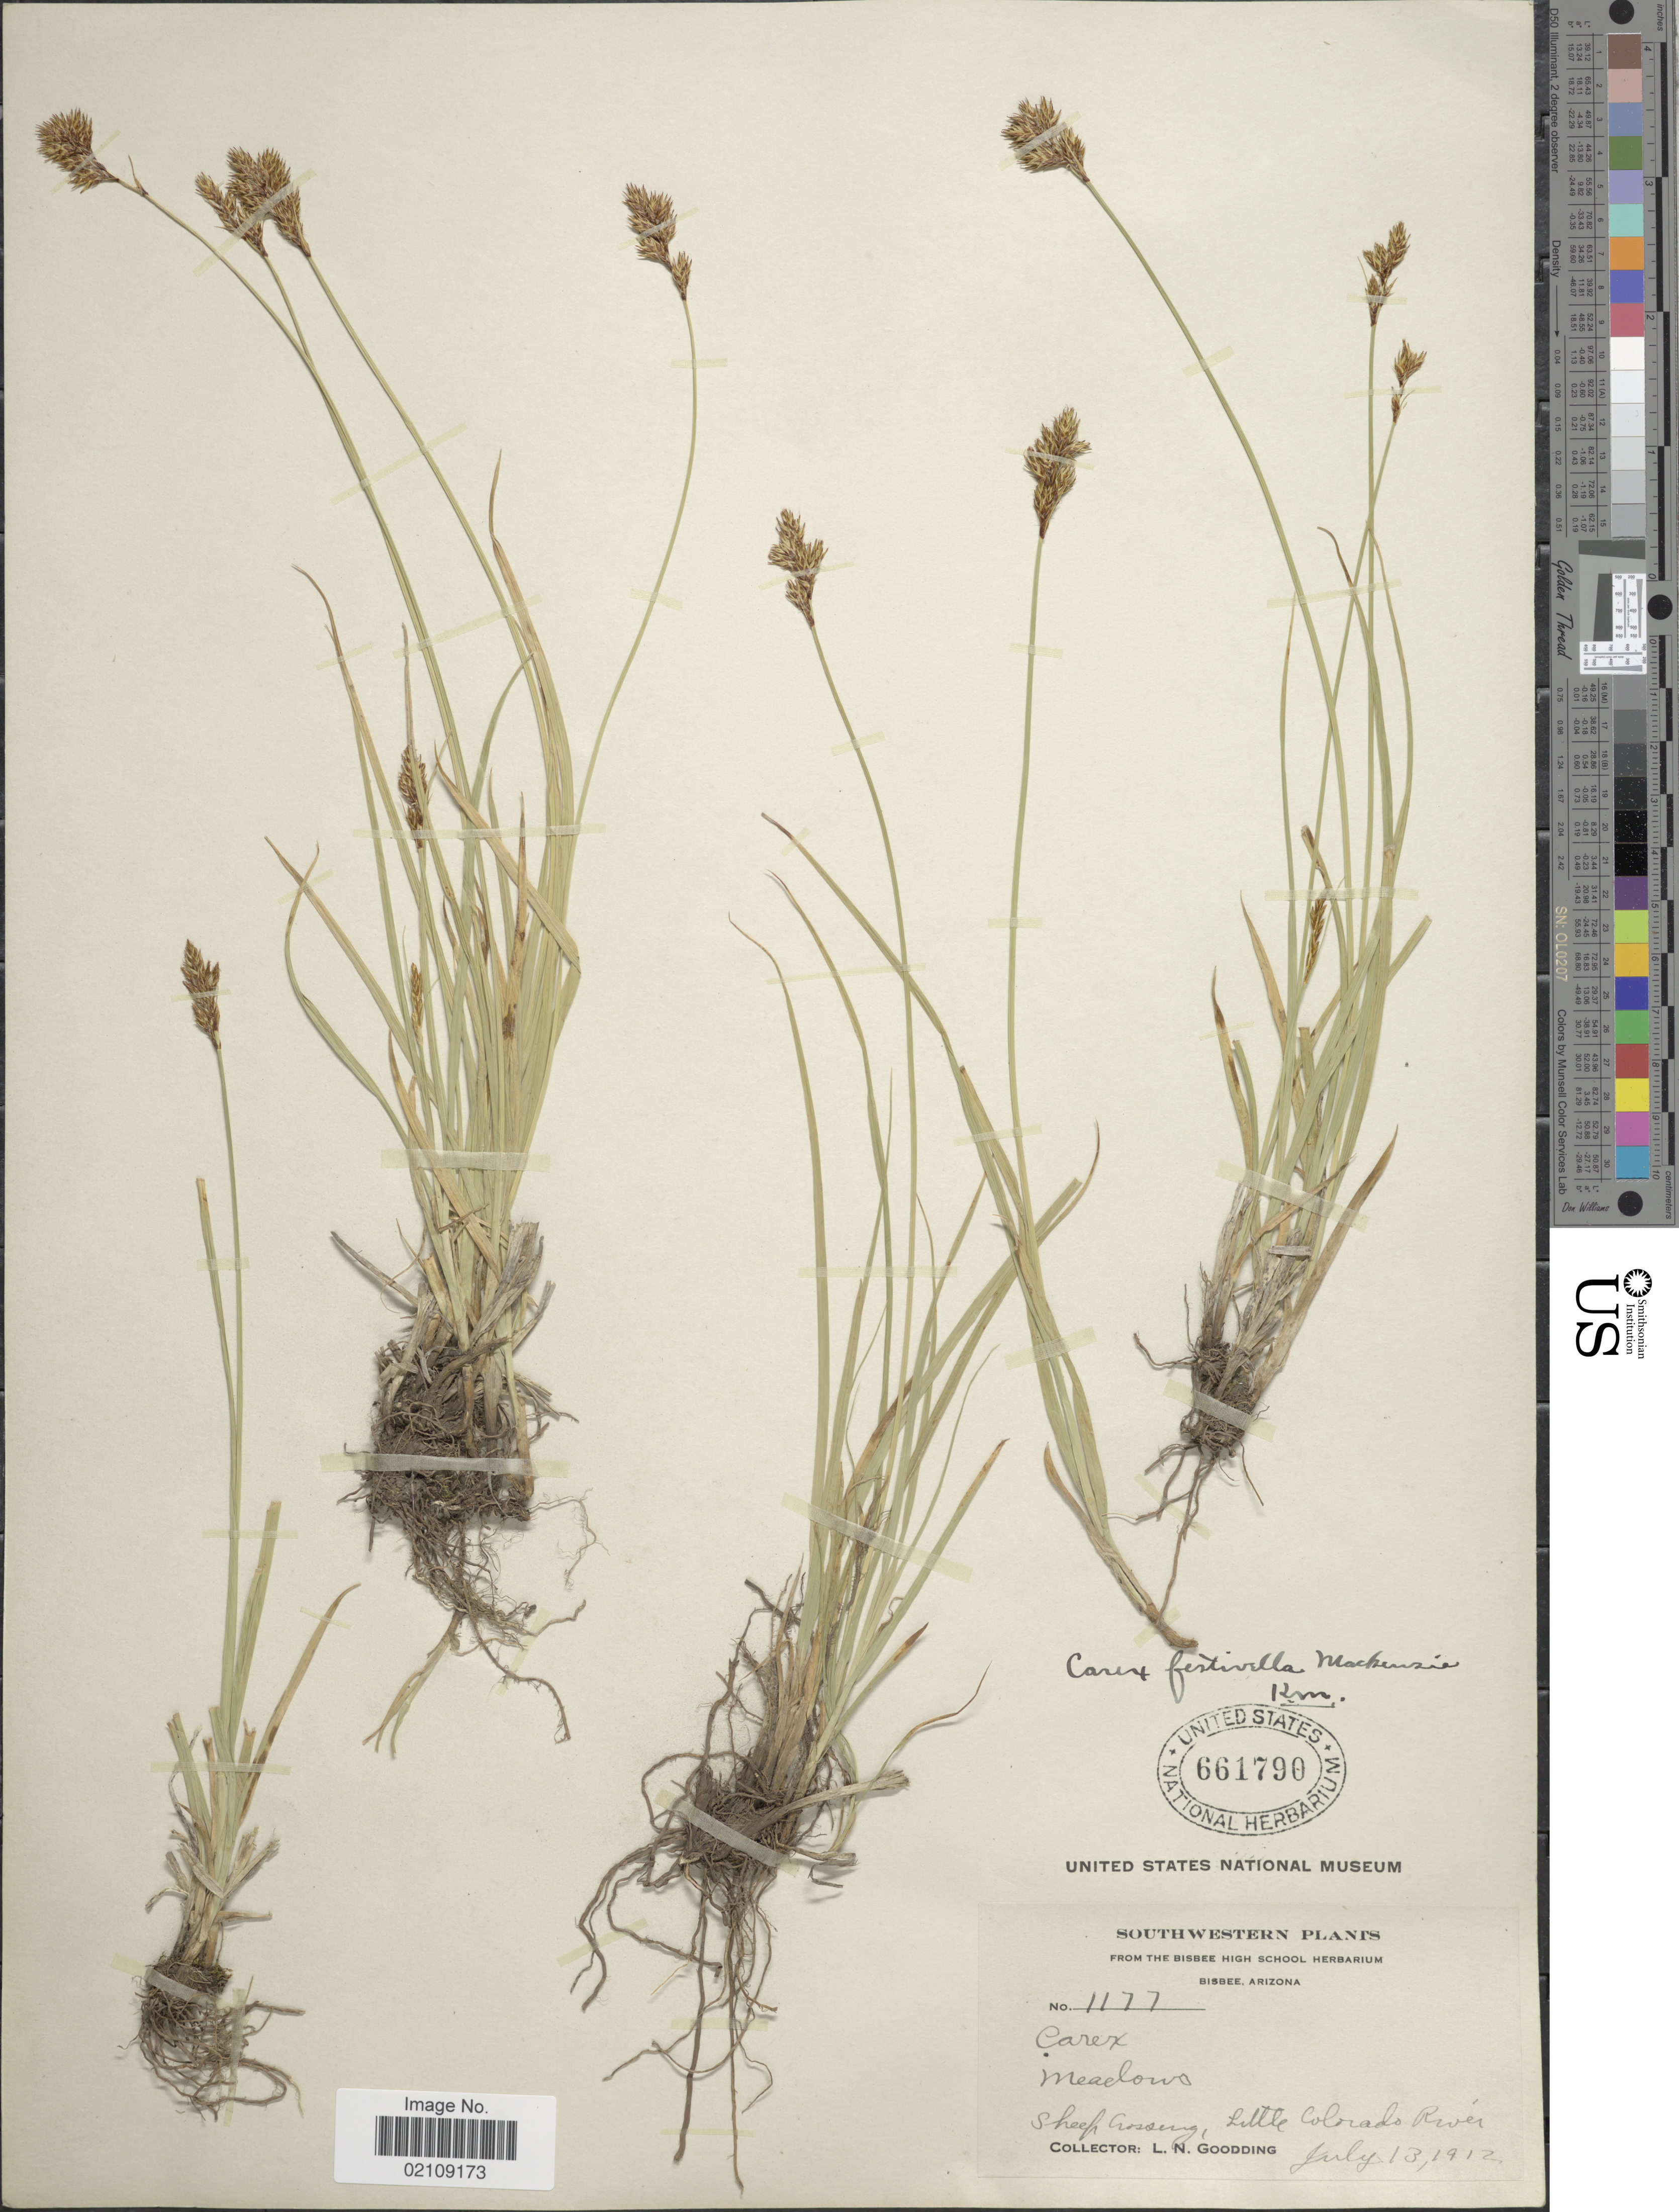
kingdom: Plantae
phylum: Tracheophyta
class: Liliopsida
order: Poales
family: Cyperaceae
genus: Carex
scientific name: Carex microptera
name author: Mack.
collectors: L. N. Goodding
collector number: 1177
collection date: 1912-07-13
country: United States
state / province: Colorado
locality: Southwestern. Sheep Crossing, Little Colorado River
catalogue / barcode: US 661790